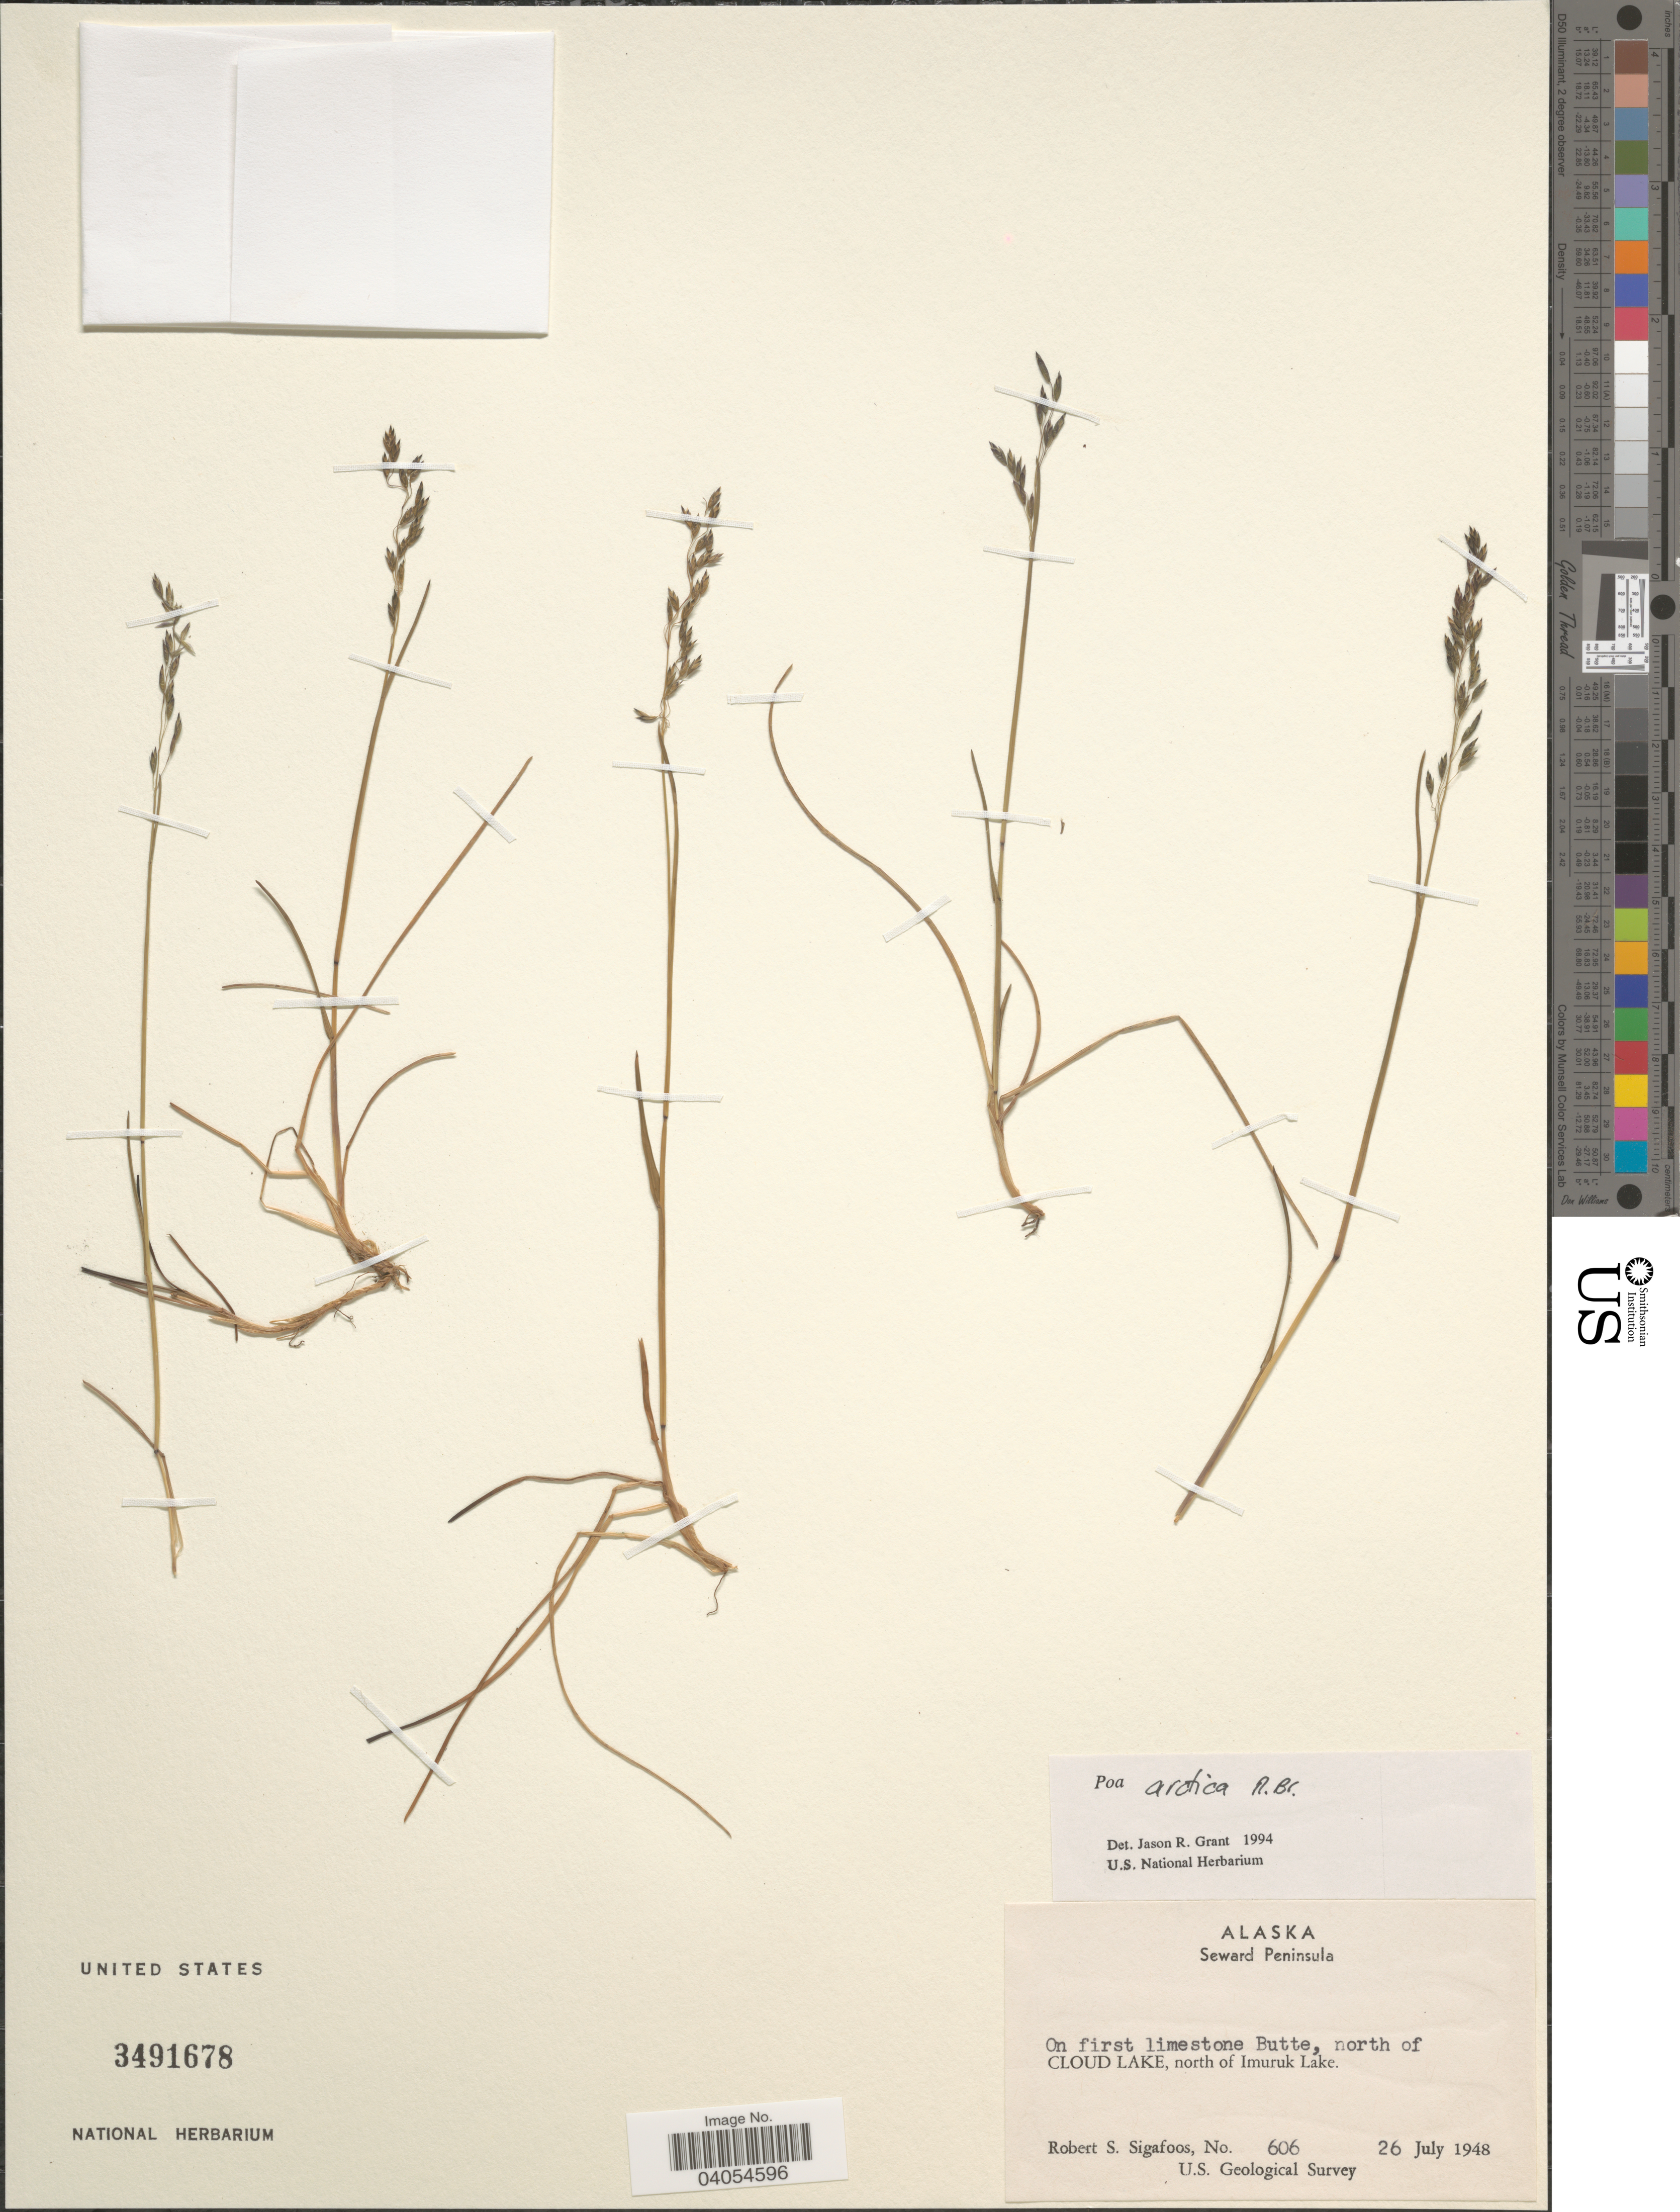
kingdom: Plantae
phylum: Tracheophyta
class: Liliopsida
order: Poales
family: Poaceae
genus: Poa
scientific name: Poa arctica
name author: R. Br.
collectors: R. Sigafoos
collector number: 606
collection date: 1948-07-26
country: United States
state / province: Alaska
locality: Seward Peninsula. On first limestone Butte, north of Cloud Lake, north of Imuruk Lake.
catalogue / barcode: US 3491678